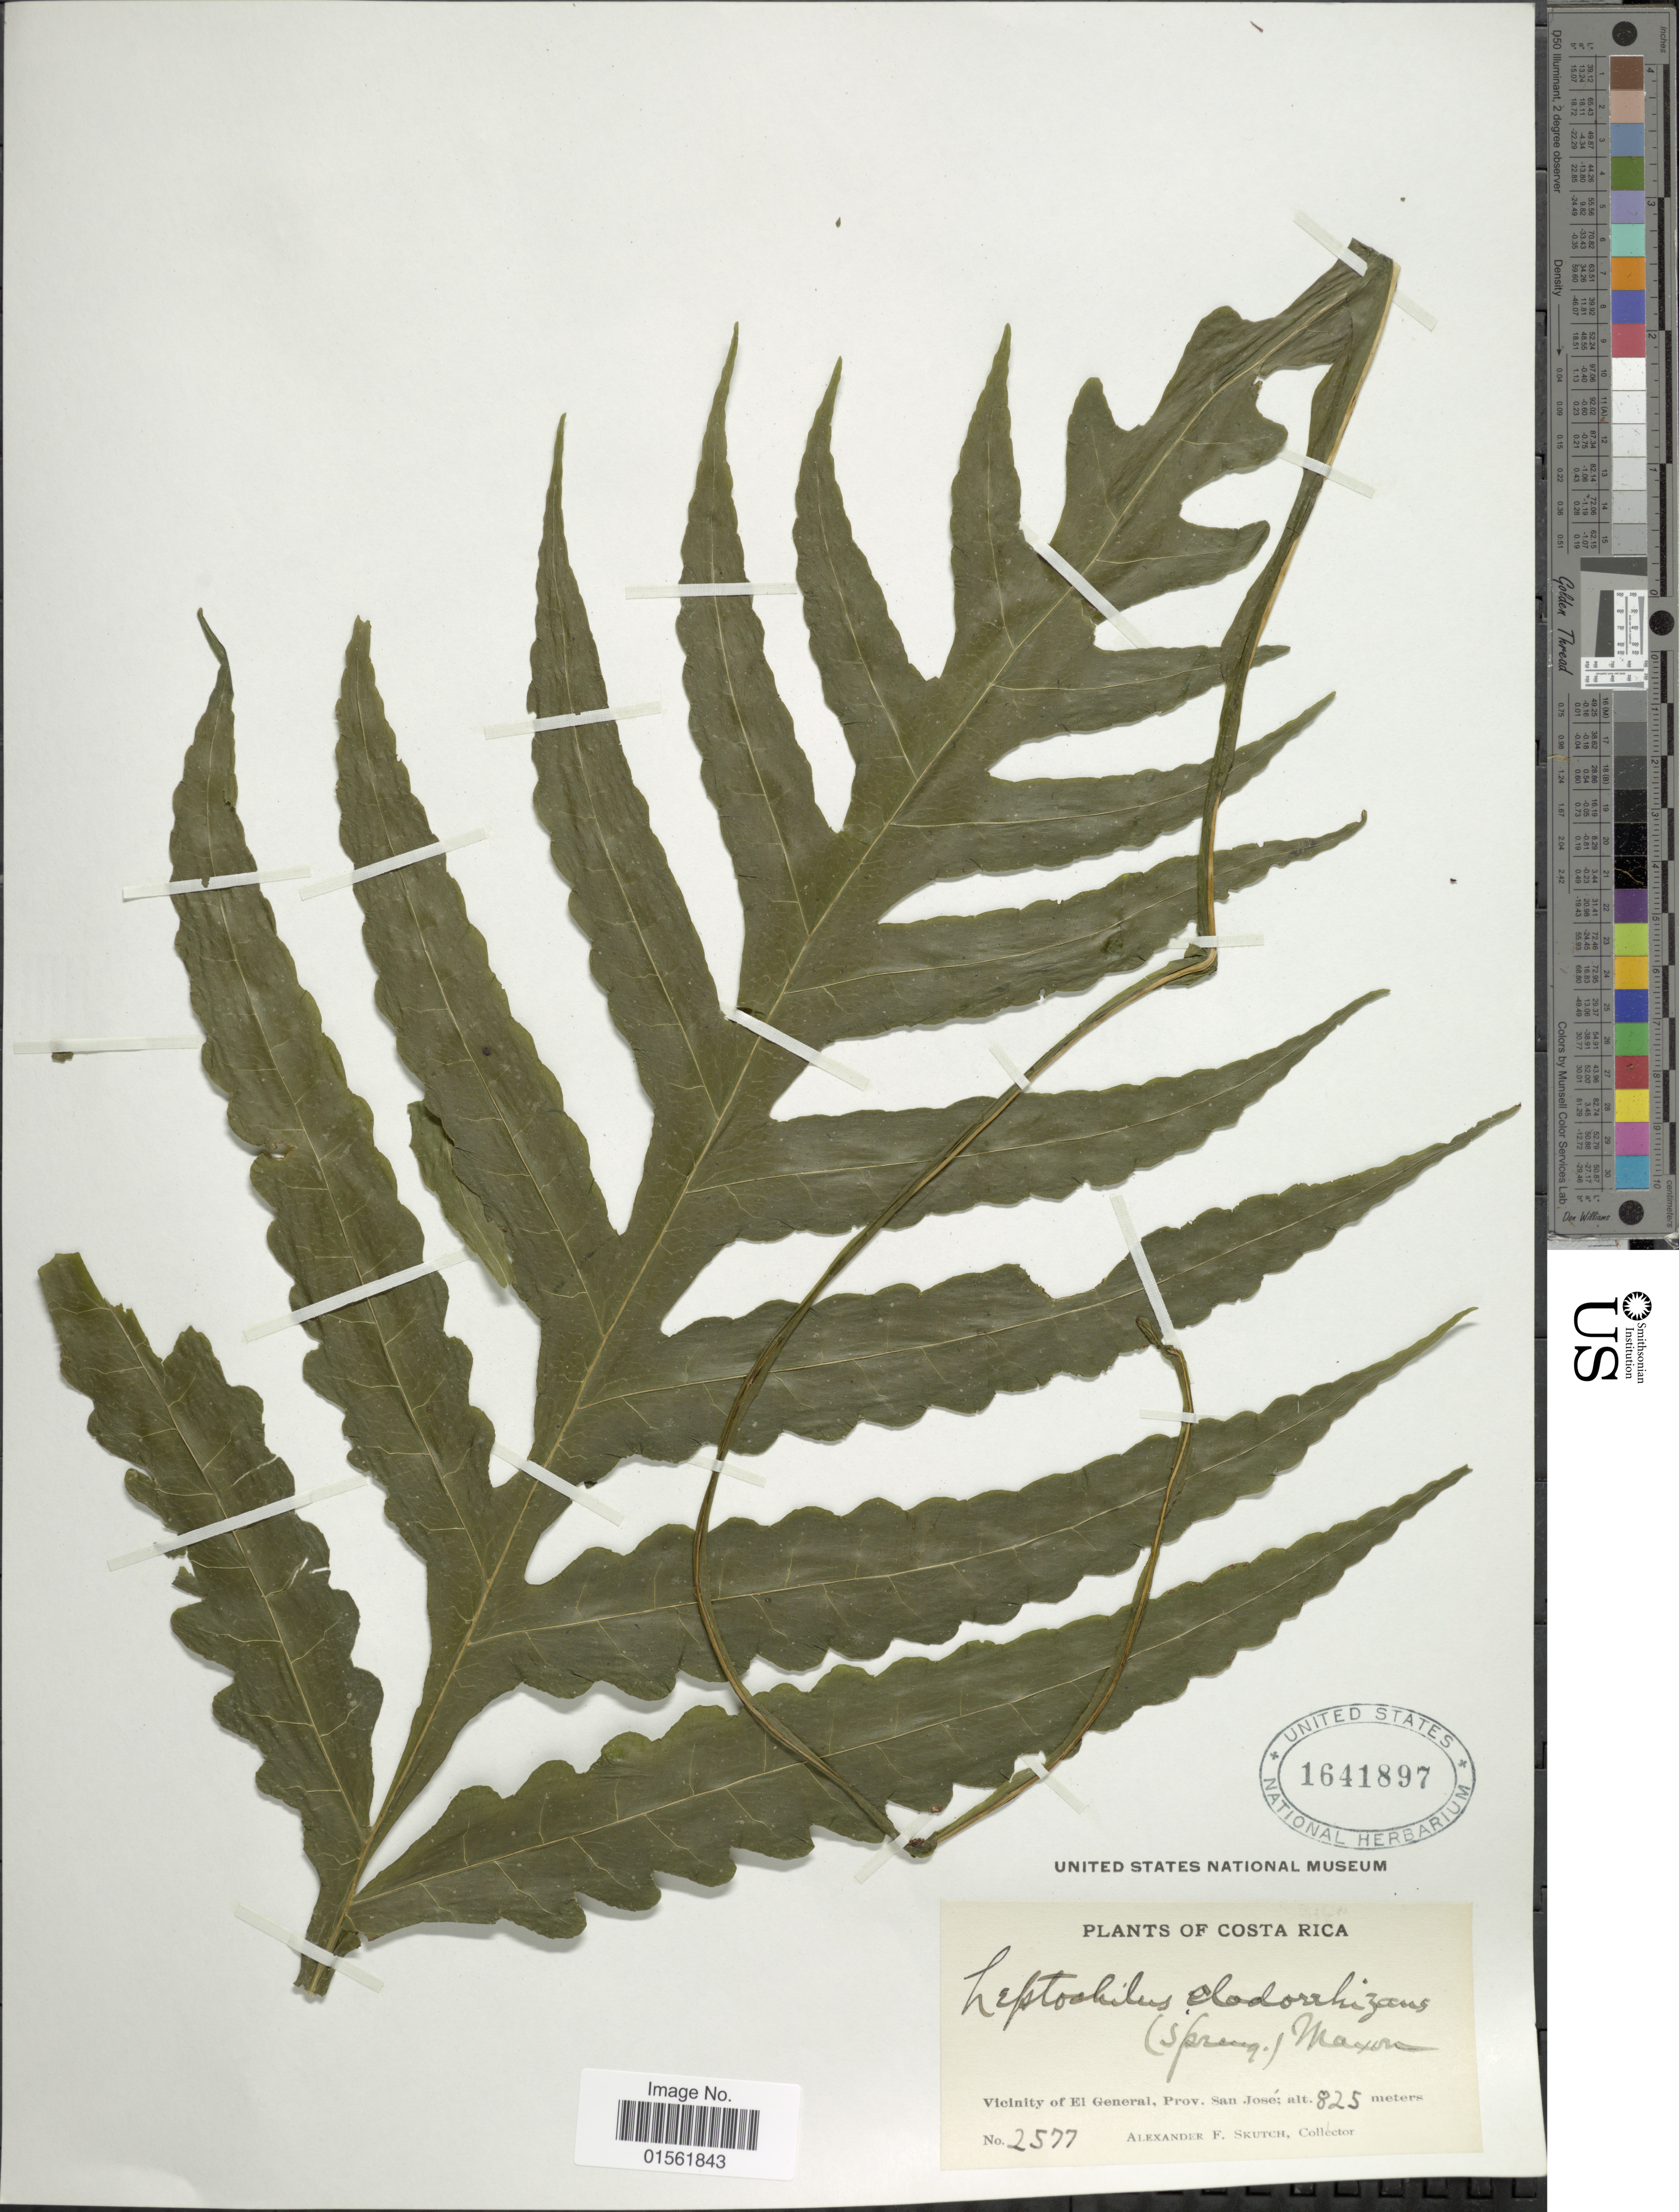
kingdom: Plantae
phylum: Tracheophyta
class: Polypodiopsida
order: Polypodiales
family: Dryopteridaceae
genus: Bolbitis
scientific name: Bolbitis portoricensis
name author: (Spreng.) Hennipman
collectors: A. F. Skutch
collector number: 2577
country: Costa Rica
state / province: San José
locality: Vicinity of El General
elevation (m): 825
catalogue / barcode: US 1641897